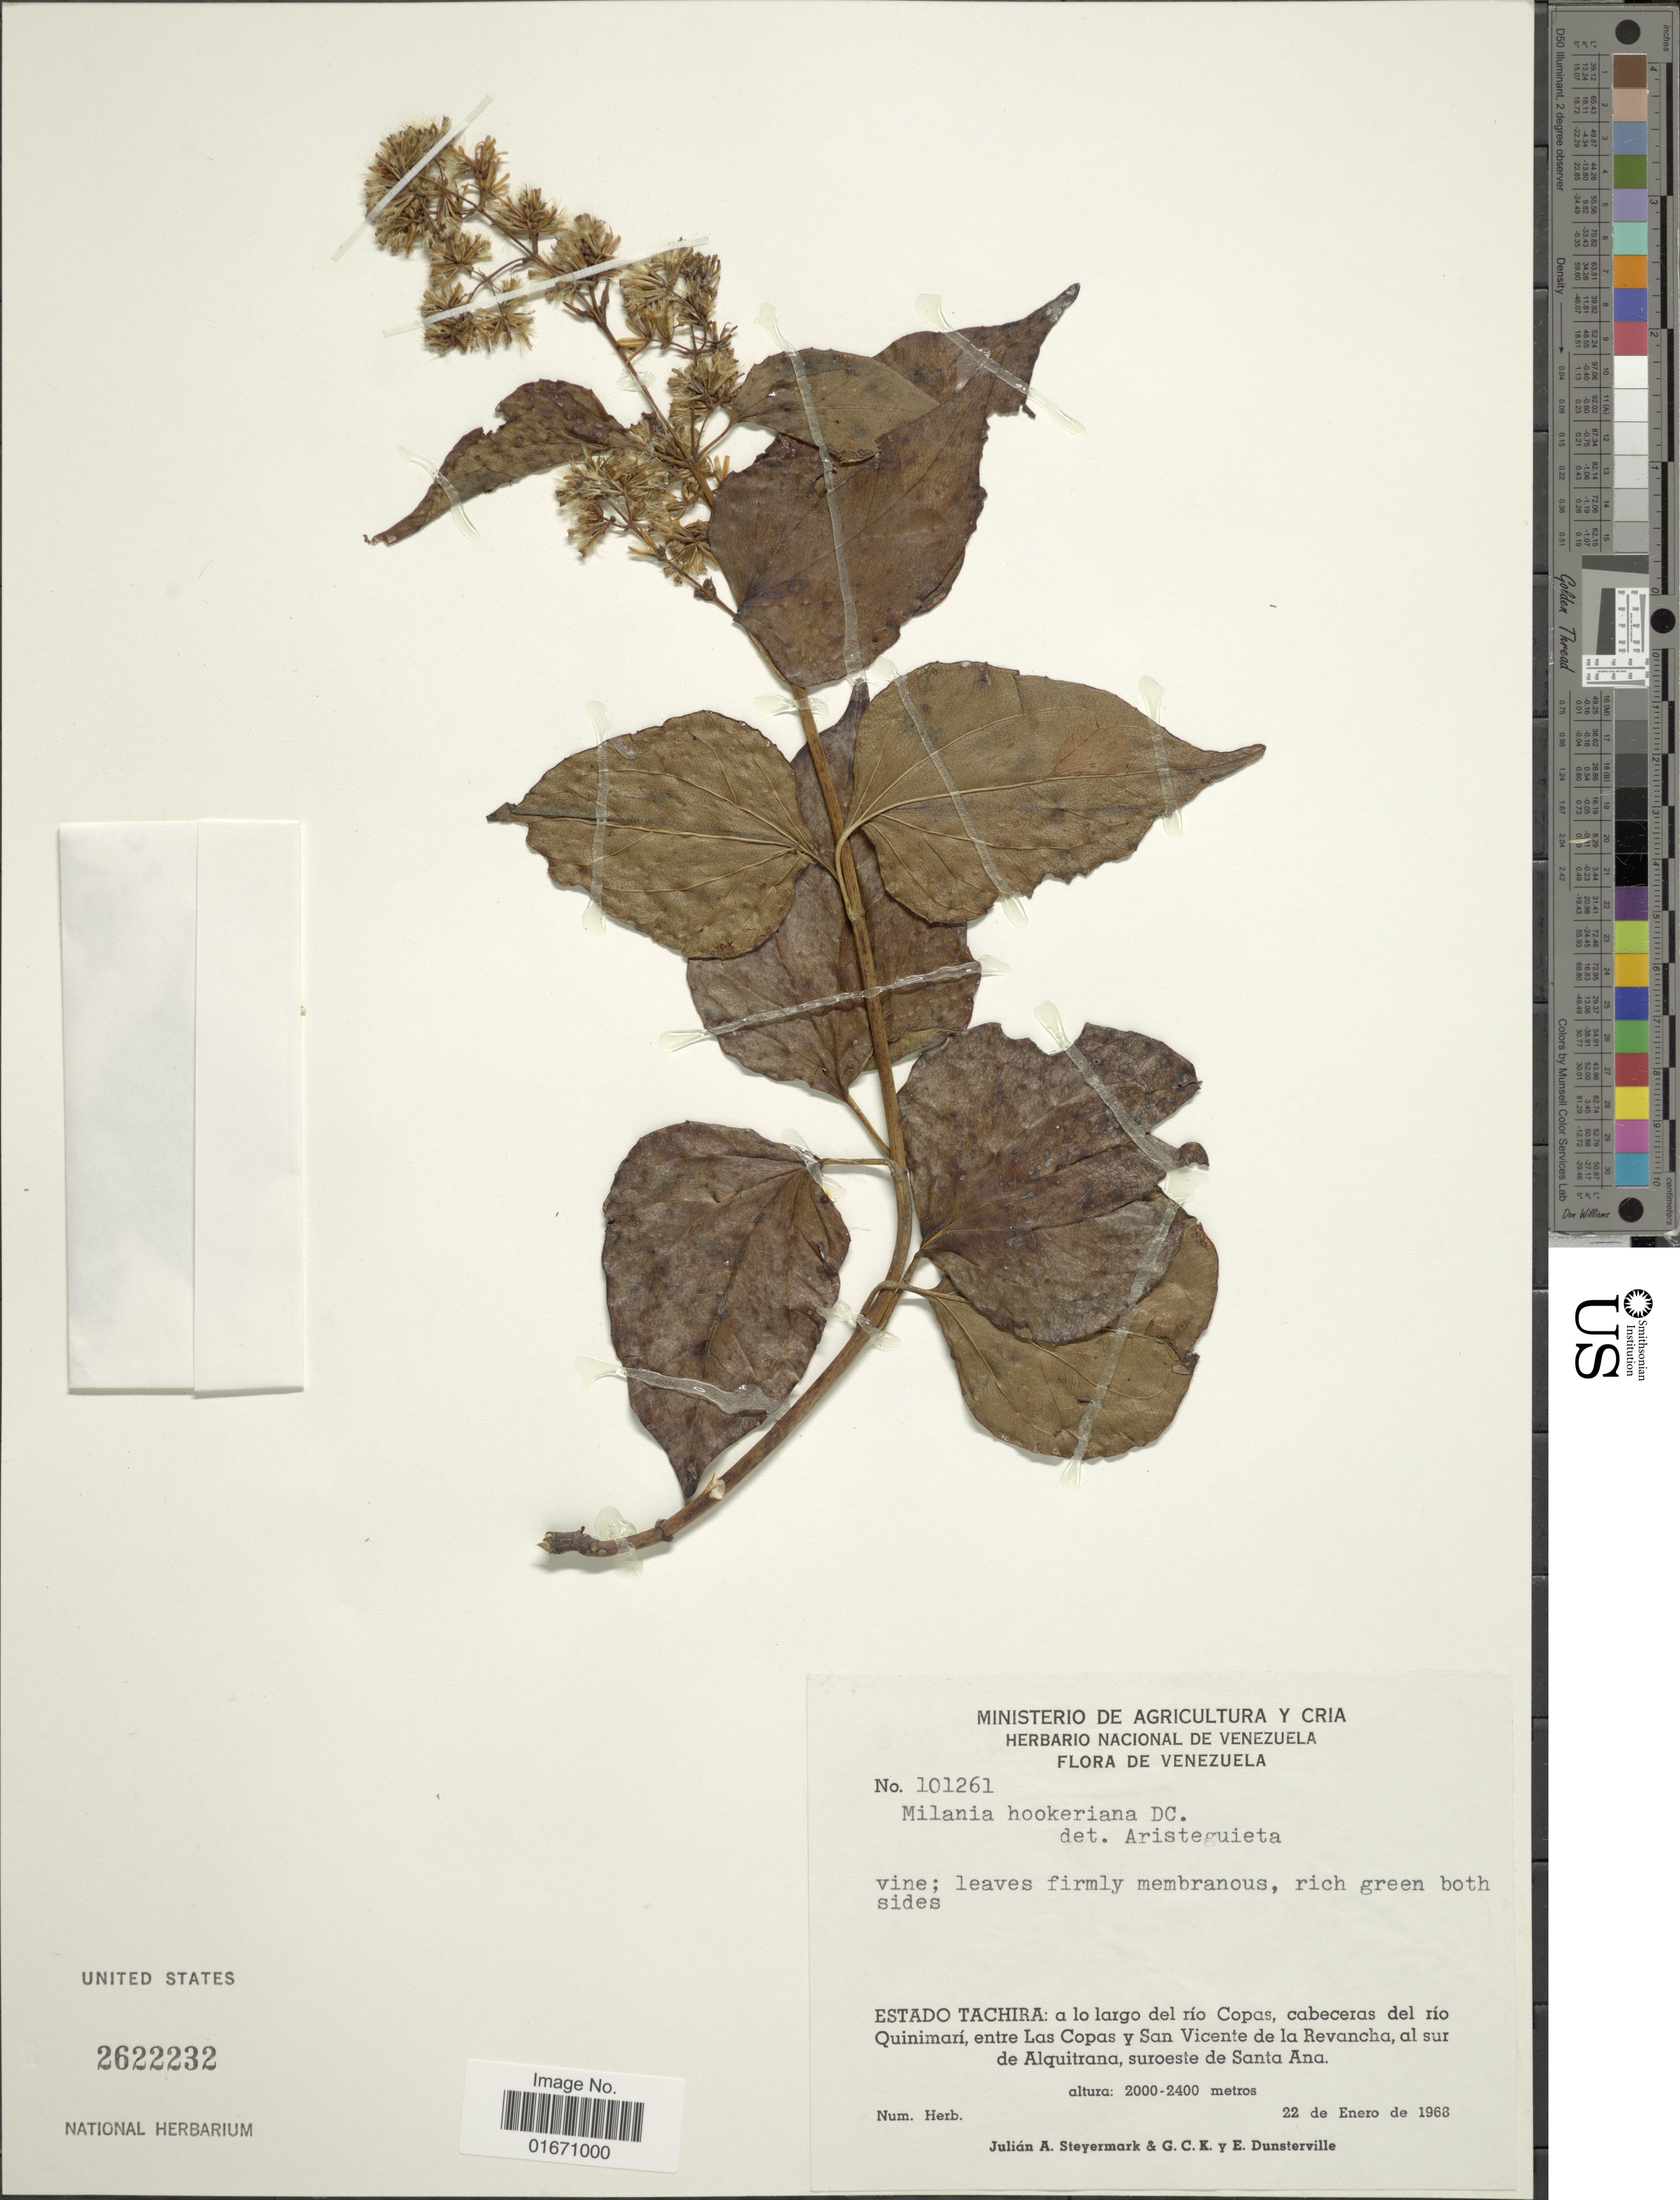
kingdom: Plantae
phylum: Tracheophyta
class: Magnoliopsida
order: Asterales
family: Asteraceae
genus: Mikania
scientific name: Mikania hookeriana var. platyphylla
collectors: J. Steyermark, G. C. K. Dunsterville & E. Dunsterville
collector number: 101261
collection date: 1968-01-22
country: Venezuela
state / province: Tachira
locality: A lor largo del rio Copas, cabeceras del rio Quinimari, entre Las Copas y San Vicente de la Revancha, al sur de Alquitrana, suroeste de Santa Ana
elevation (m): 2000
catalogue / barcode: US 2622232